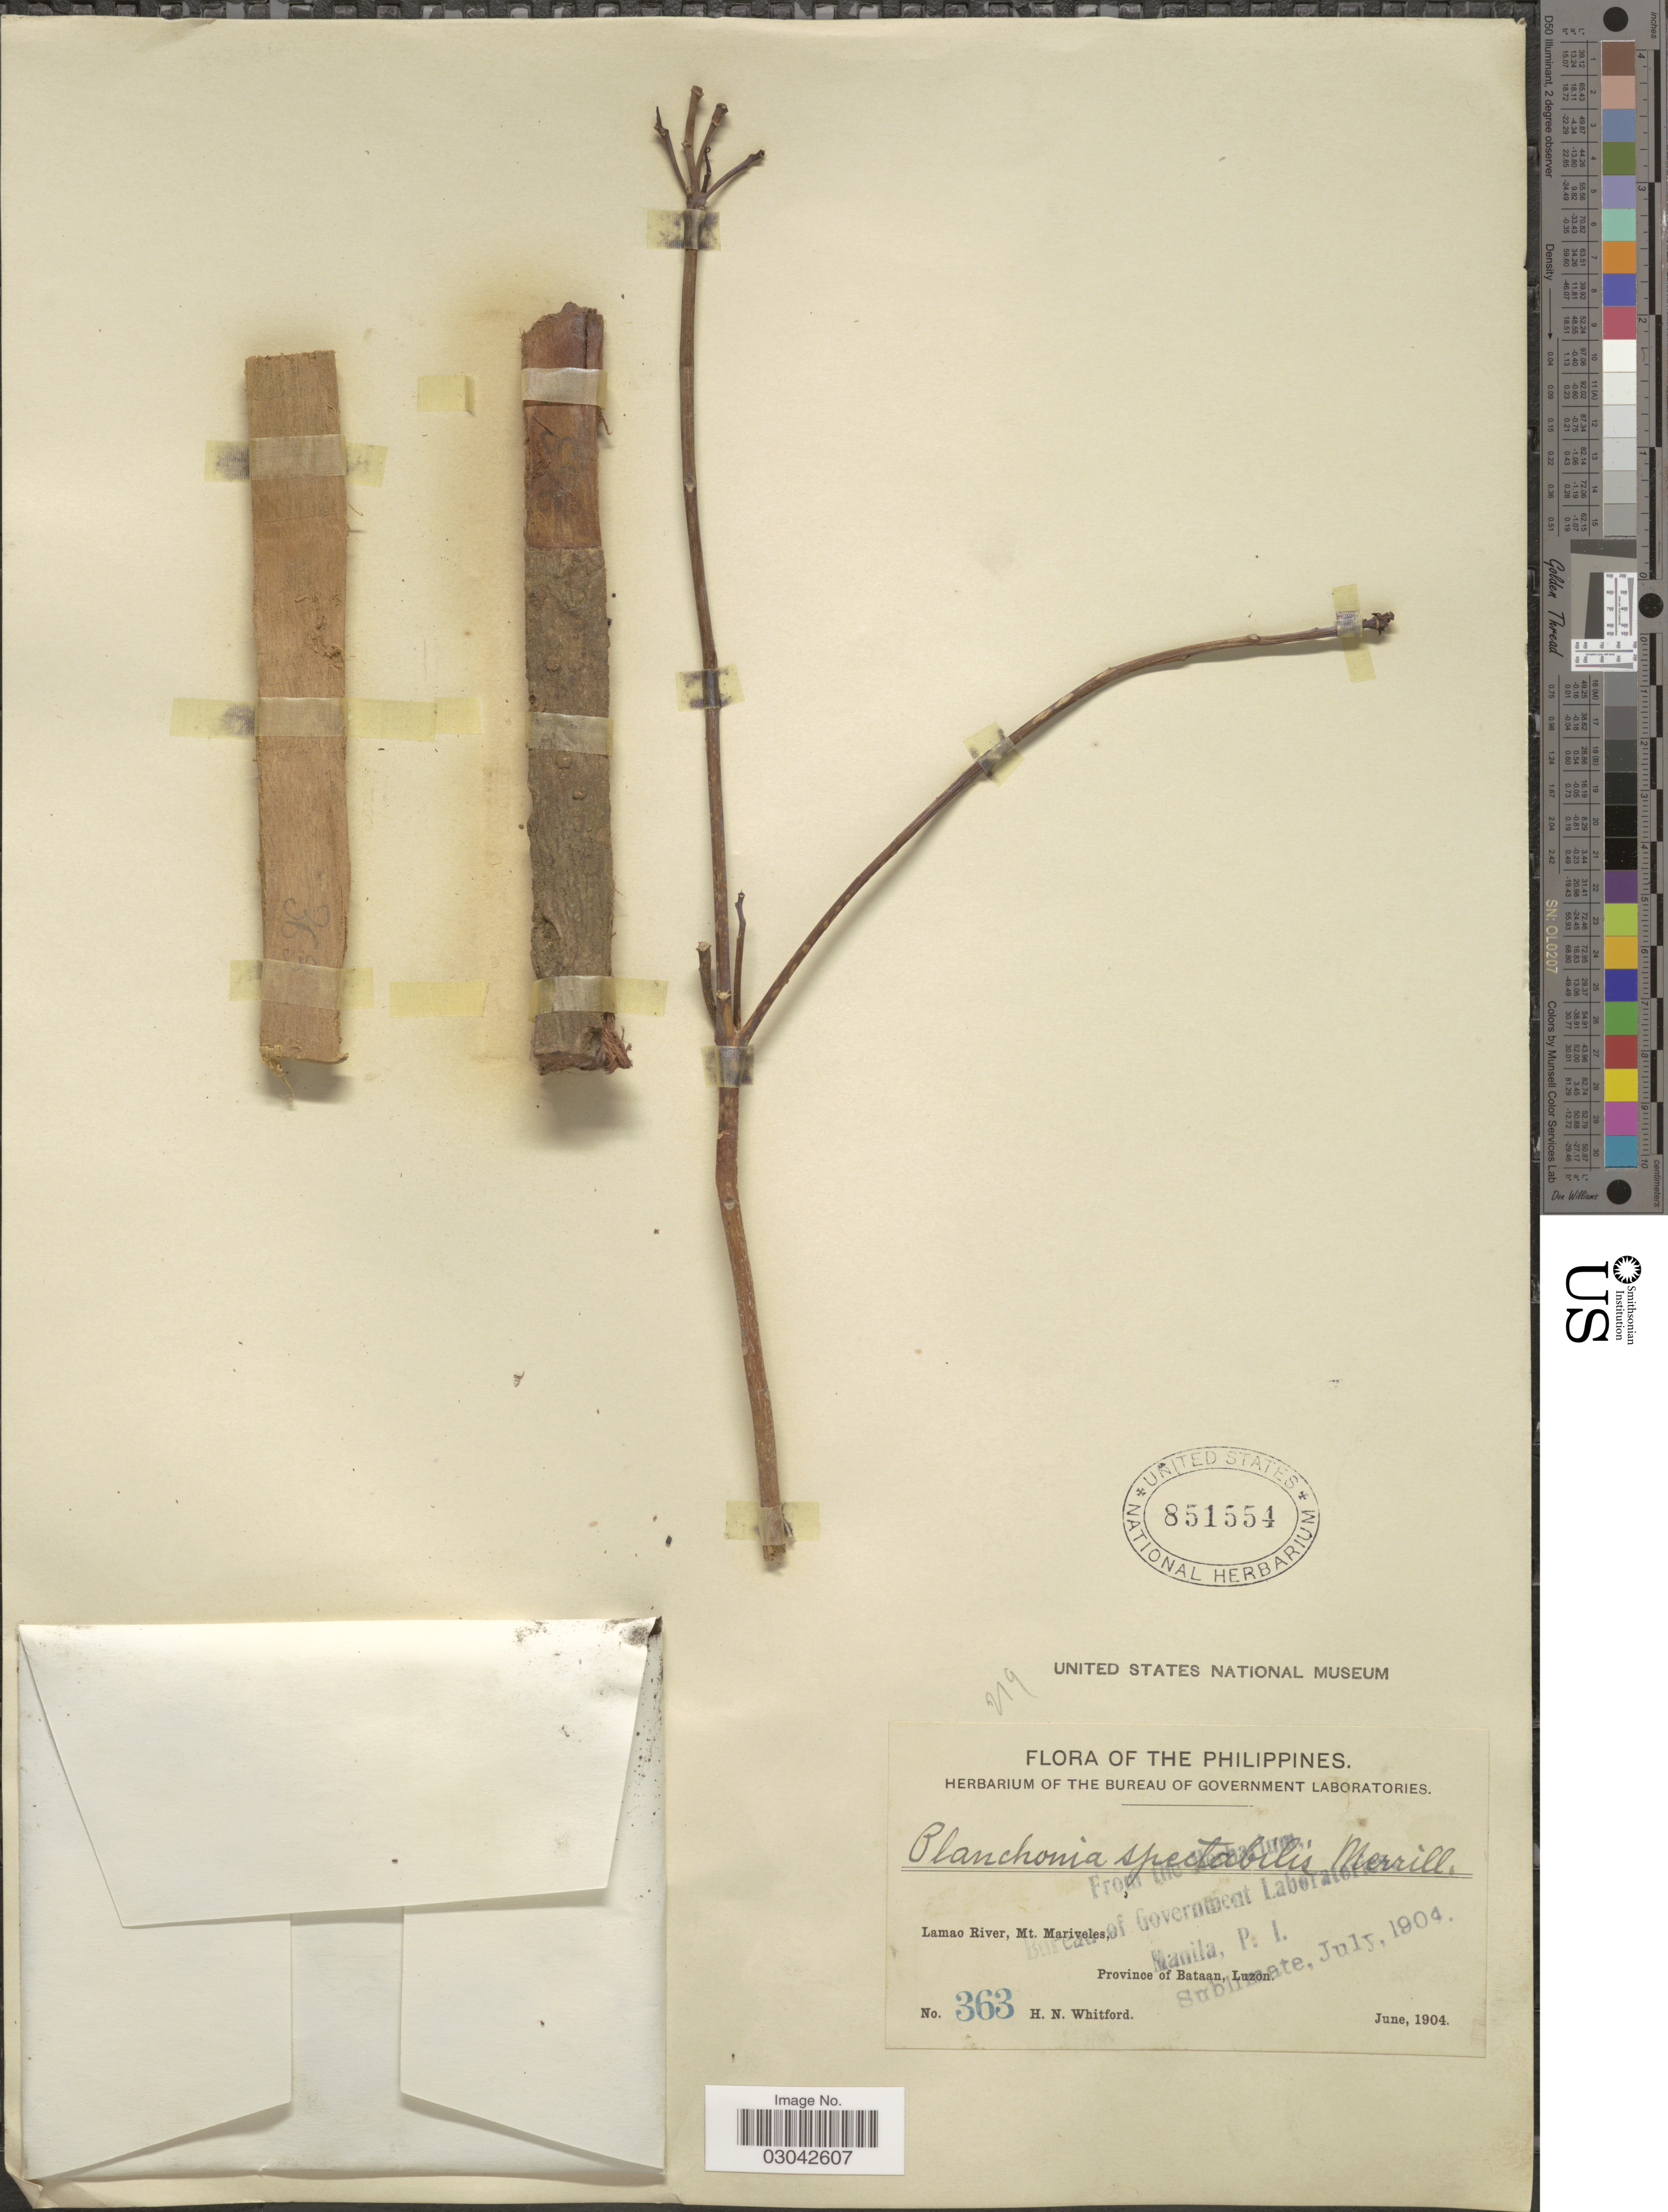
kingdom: Plantae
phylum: Tracheophyta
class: Magnoliopsida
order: Ericales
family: Lecythidaceae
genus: Planchonia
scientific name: Planchonia spectabilis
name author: Merr.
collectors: H. N. Whitford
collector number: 363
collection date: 1904-06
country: Philippines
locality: Lamao River, Mt. Mariveles, Province of Bataan, Luzon.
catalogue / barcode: US 851554